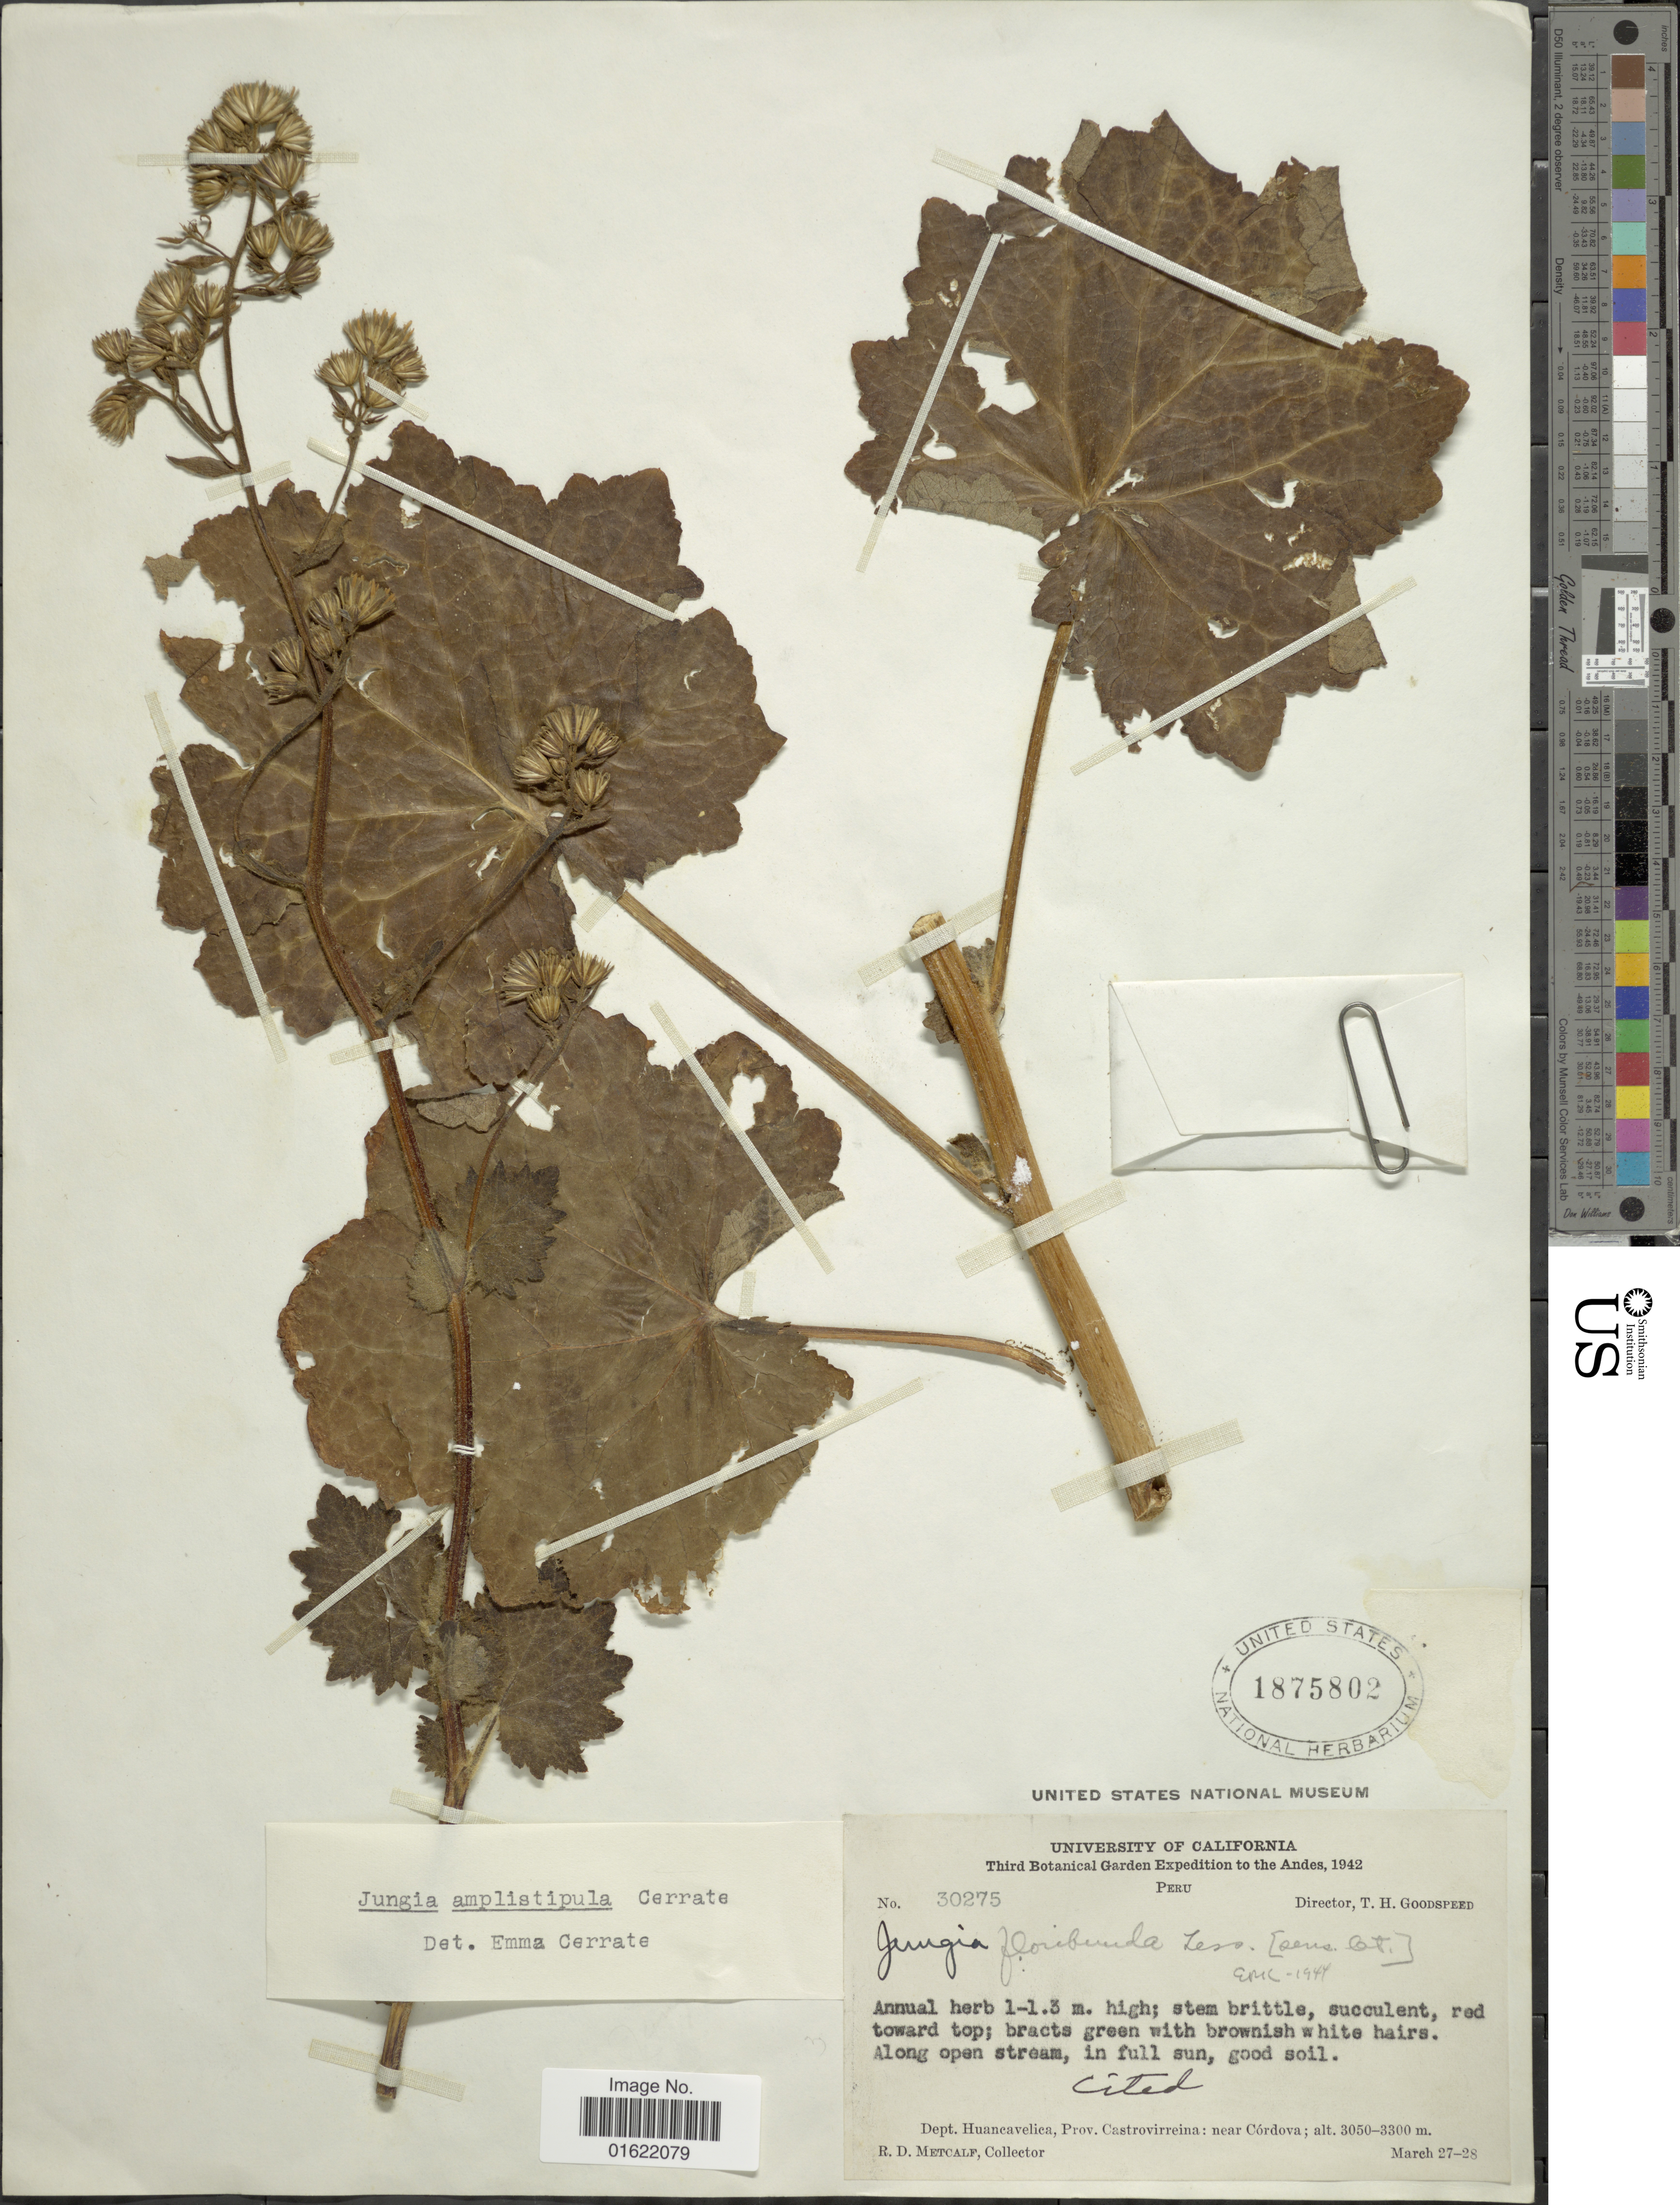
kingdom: Plantae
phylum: Tracheophyta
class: Magnoliopsida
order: Asterales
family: Asteraceae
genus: Jungia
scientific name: Jungia paniculata subsp. amplistipula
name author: (Cerrate) Harling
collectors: R. D. Metcalf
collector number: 30275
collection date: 1942-03-27/1942-03-28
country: Peru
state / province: Huancavelica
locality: Prov. Castrovirreina: near Cordova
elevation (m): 3050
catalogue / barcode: US 1875802